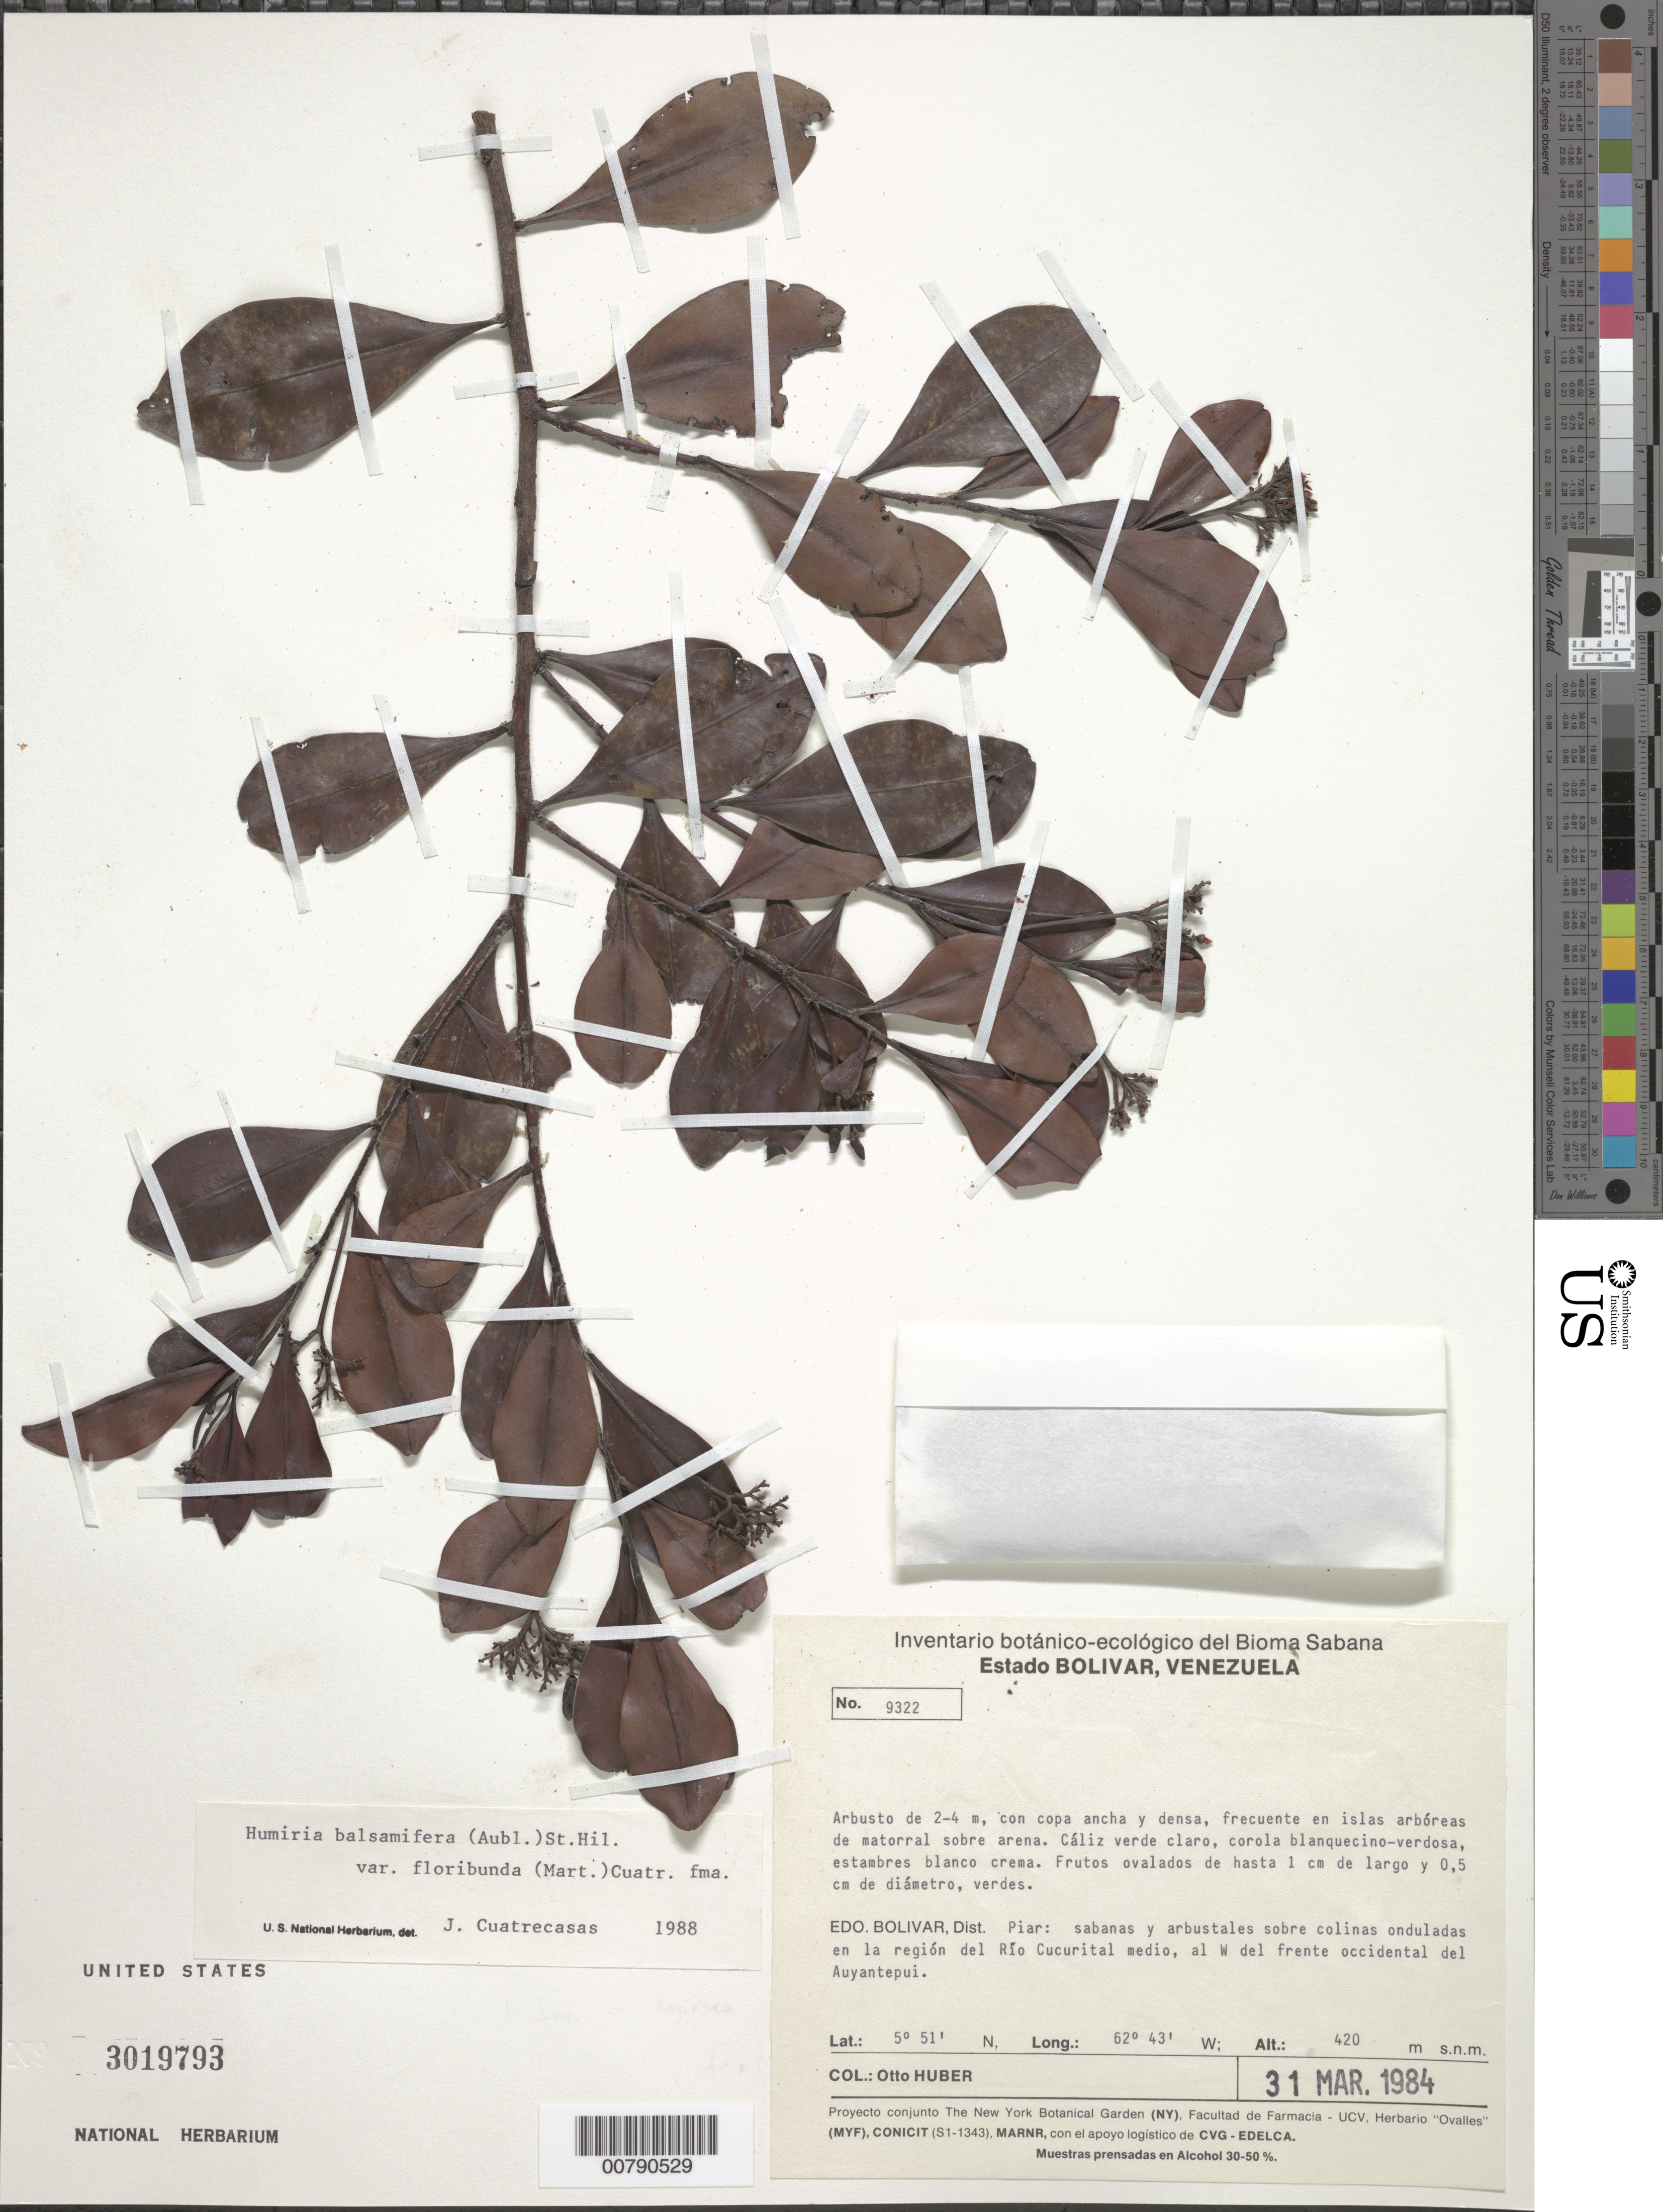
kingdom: Plantae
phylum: Tracheophyta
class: Magnoliopsida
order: Malpighiales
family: Humiriaceae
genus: Humiria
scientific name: Humiria balsamifera var. floribunda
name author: (Mart.) Cuatrec.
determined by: Cuatrecasas, J.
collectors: O. Huber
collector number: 9322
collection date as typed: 31-Mar-84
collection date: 1984-03-31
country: Venezuela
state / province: Bolívar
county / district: Piar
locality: Río Curcurital, W of Auyantepuí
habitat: Islas arboreas de matorral sobre arena. Sabanas y arbustales sobre colinas onduladas en la region del río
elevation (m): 420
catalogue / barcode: US 3019793